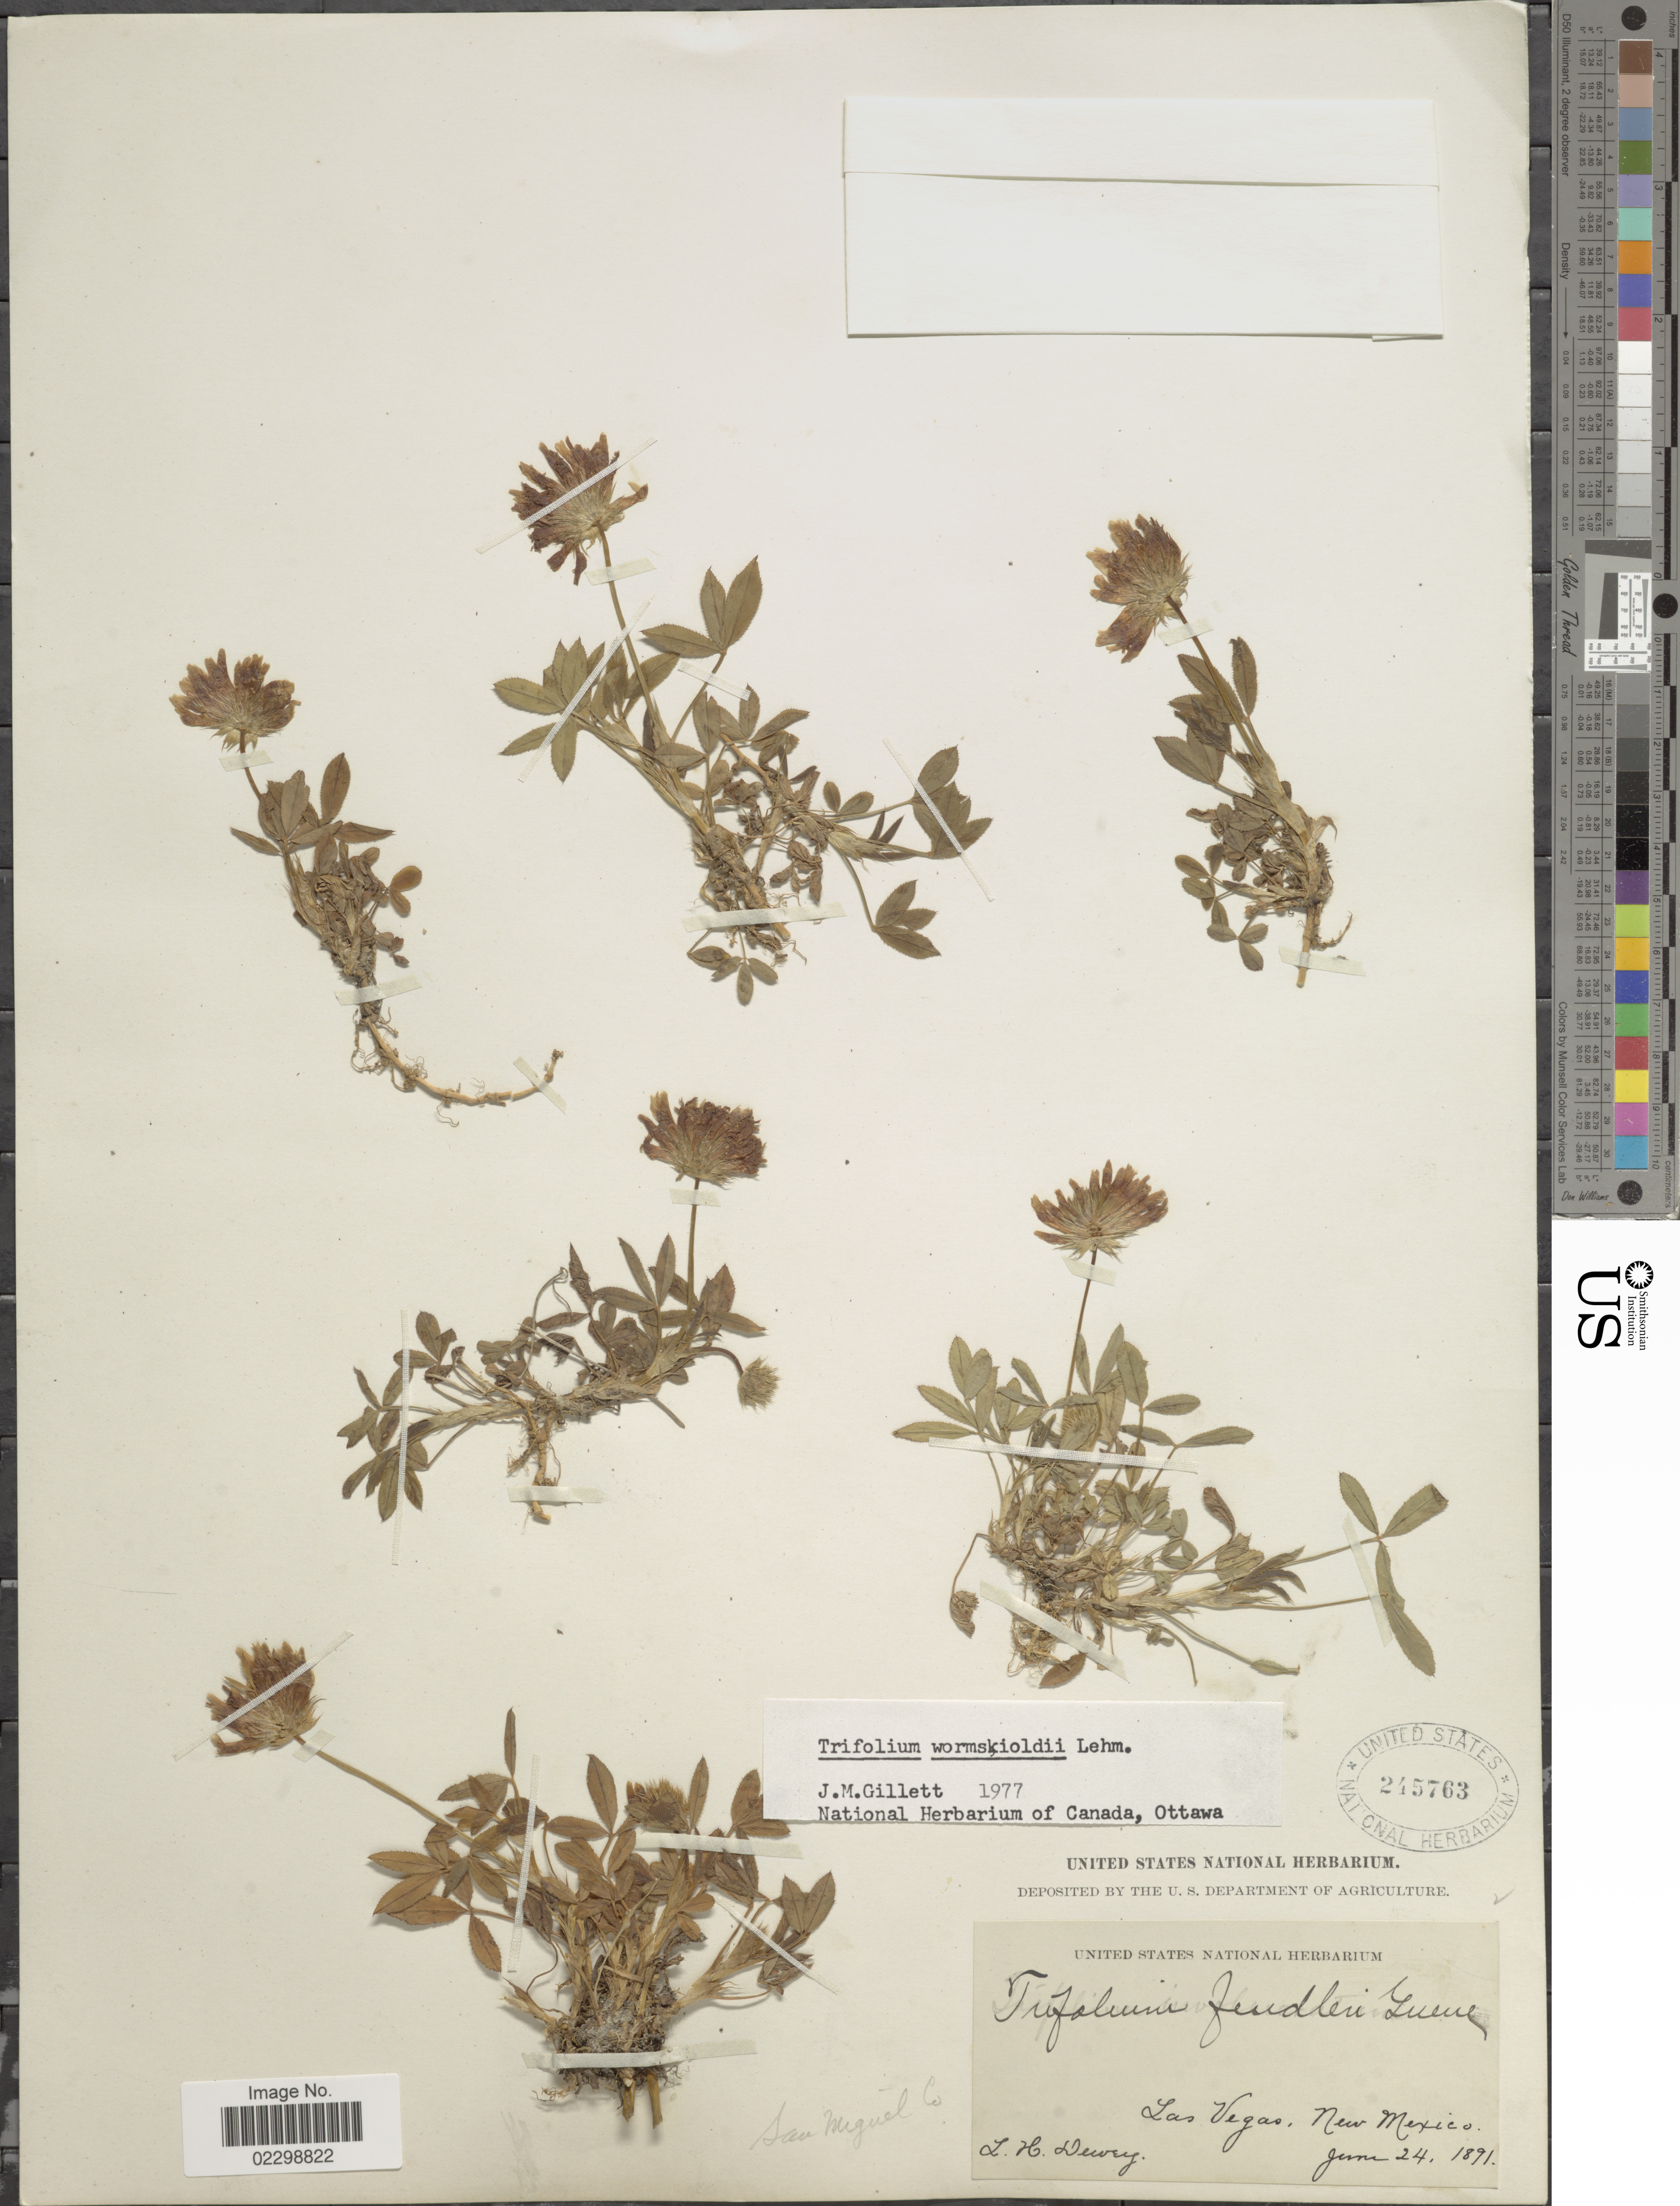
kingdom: Plantae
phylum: Tracheophyta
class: Magnoliopsida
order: Fabales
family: Fabaceae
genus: Trifolium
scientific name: Trifolium wormskioldii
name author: Lehm.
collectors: L. H. Dewey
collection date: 1891-06-24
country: United States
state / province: New Mexico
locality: Las Vegas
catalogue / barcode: US 245763